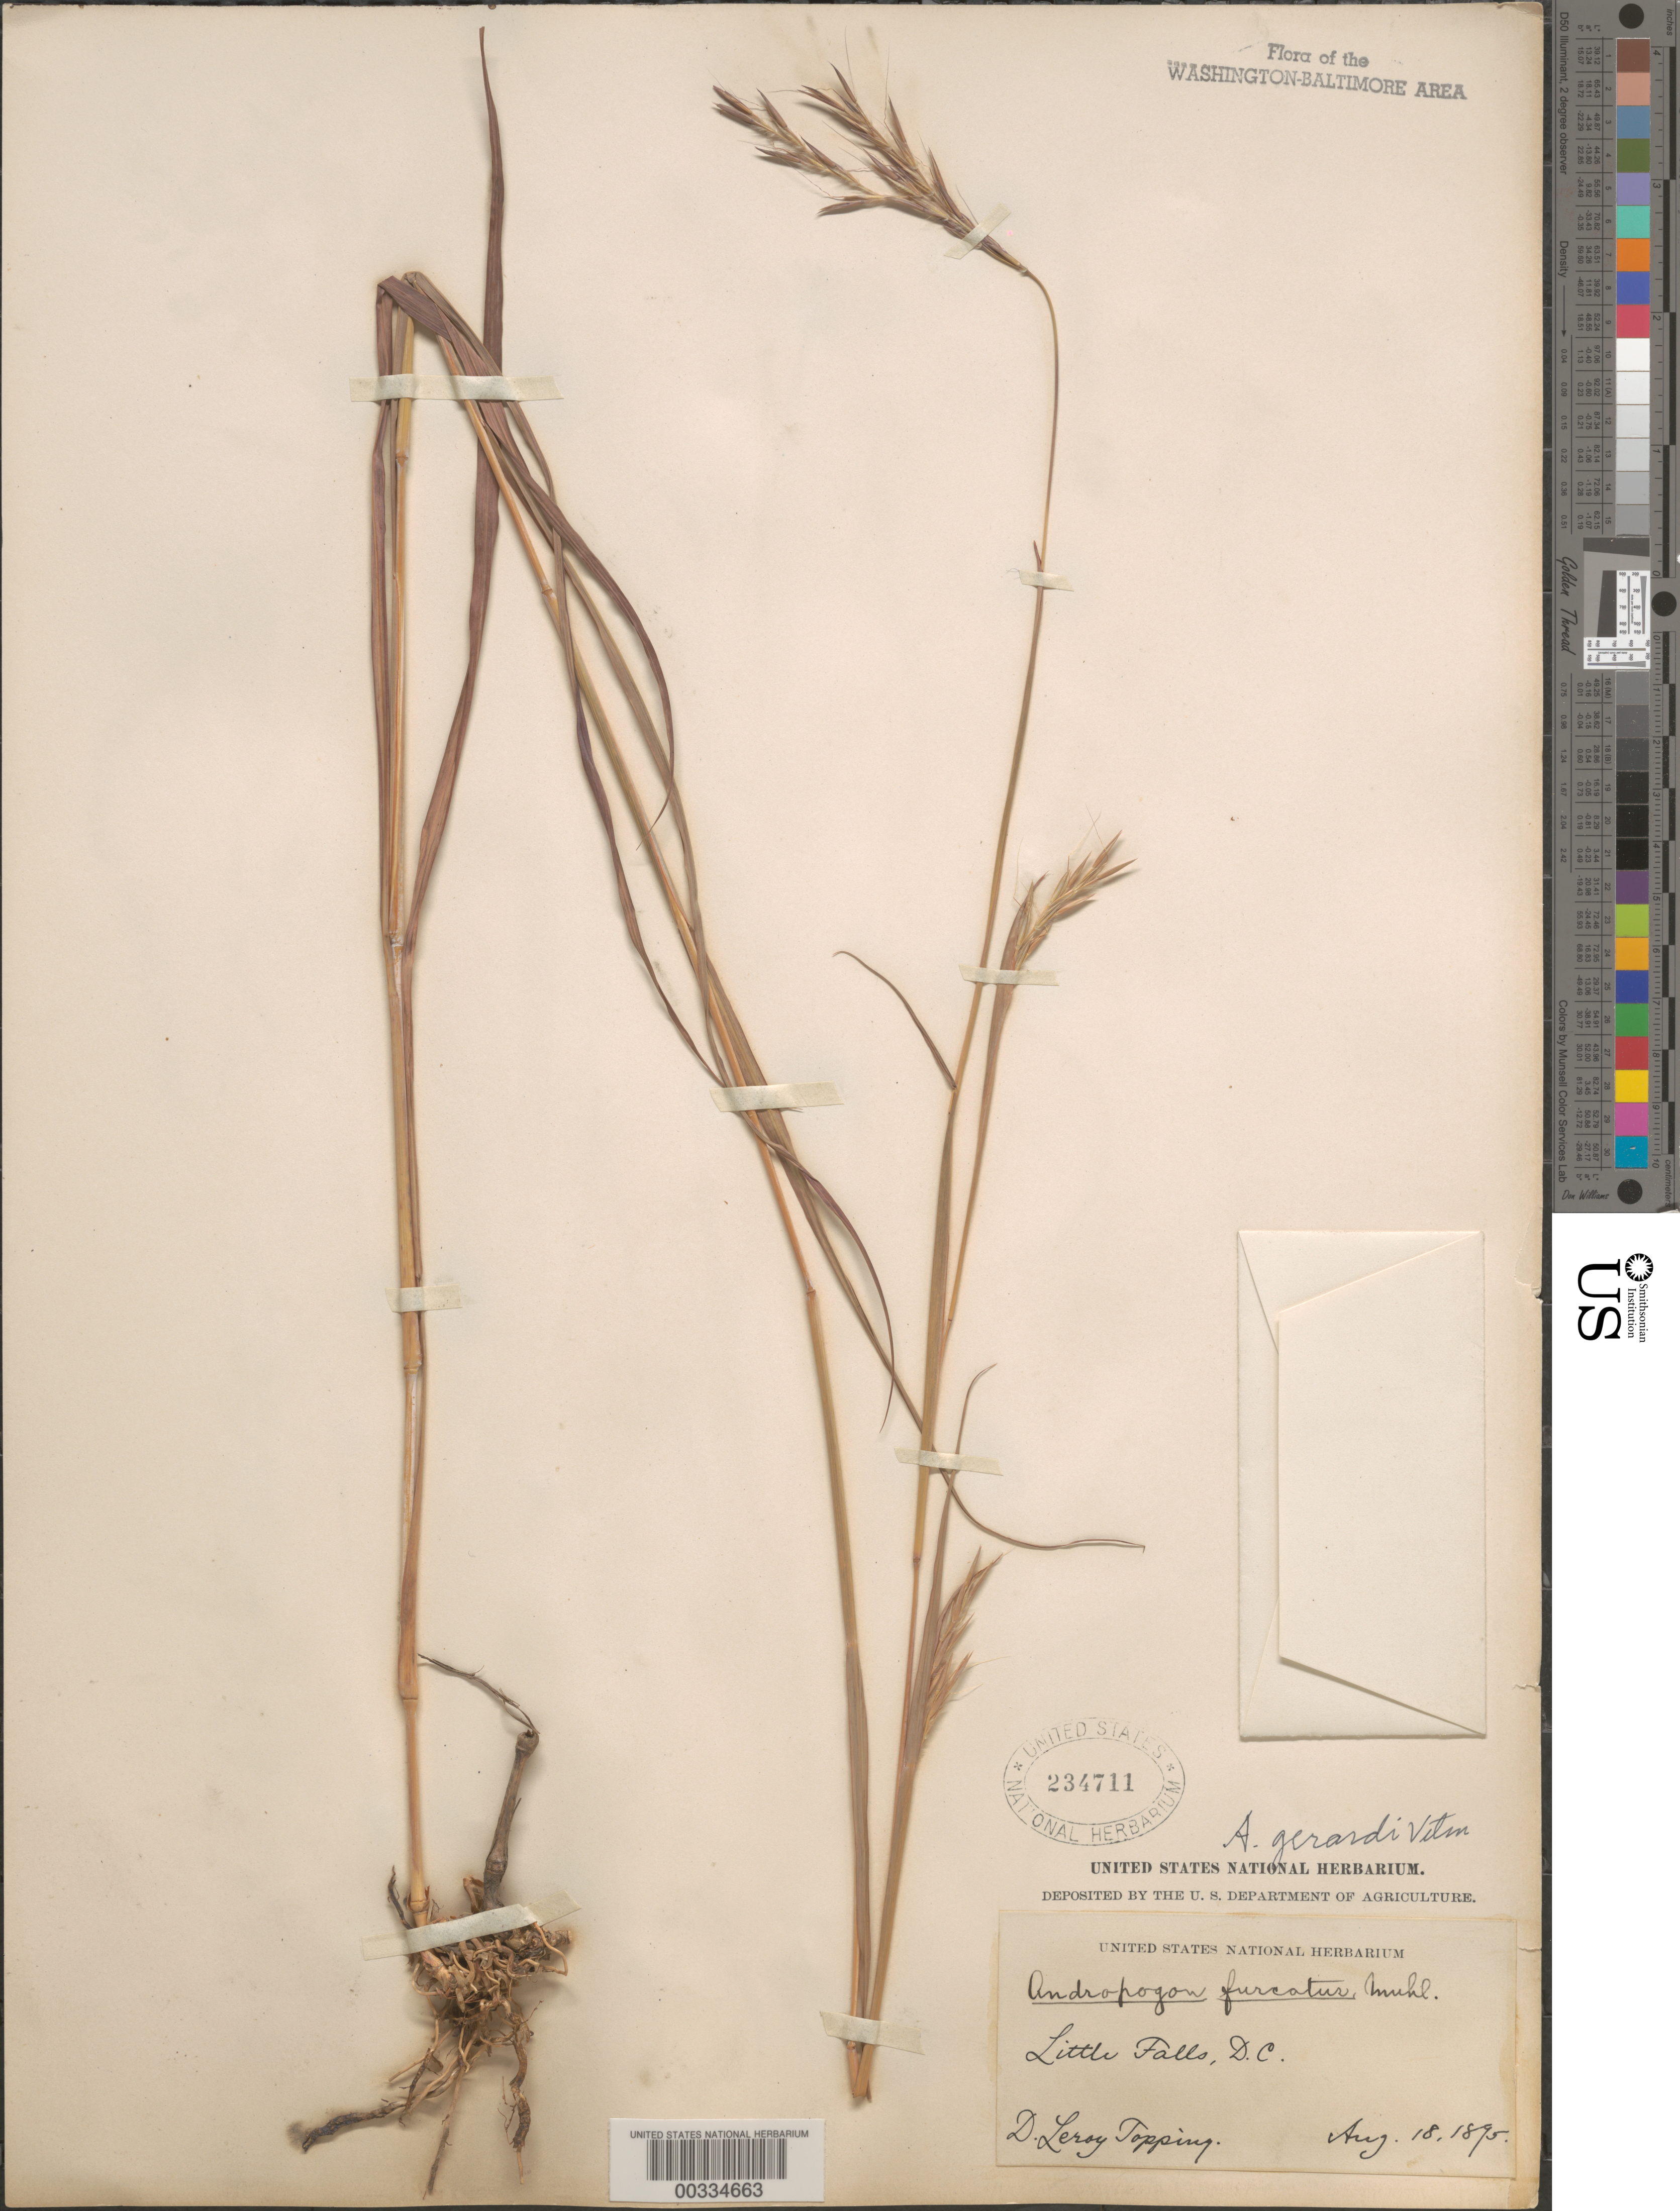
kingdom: Plantae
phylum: Tracheophyta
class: Liliopsida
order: Poales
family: Poaceae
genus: Andropogon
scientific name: Andropogon gerardii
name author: Vitman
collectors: D. L. Topping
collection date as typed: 18 Aug 1895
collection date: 1895-08-18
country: United States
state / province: District of Columbia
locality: Little Falls C. and O. Canal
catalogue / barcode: US 234711